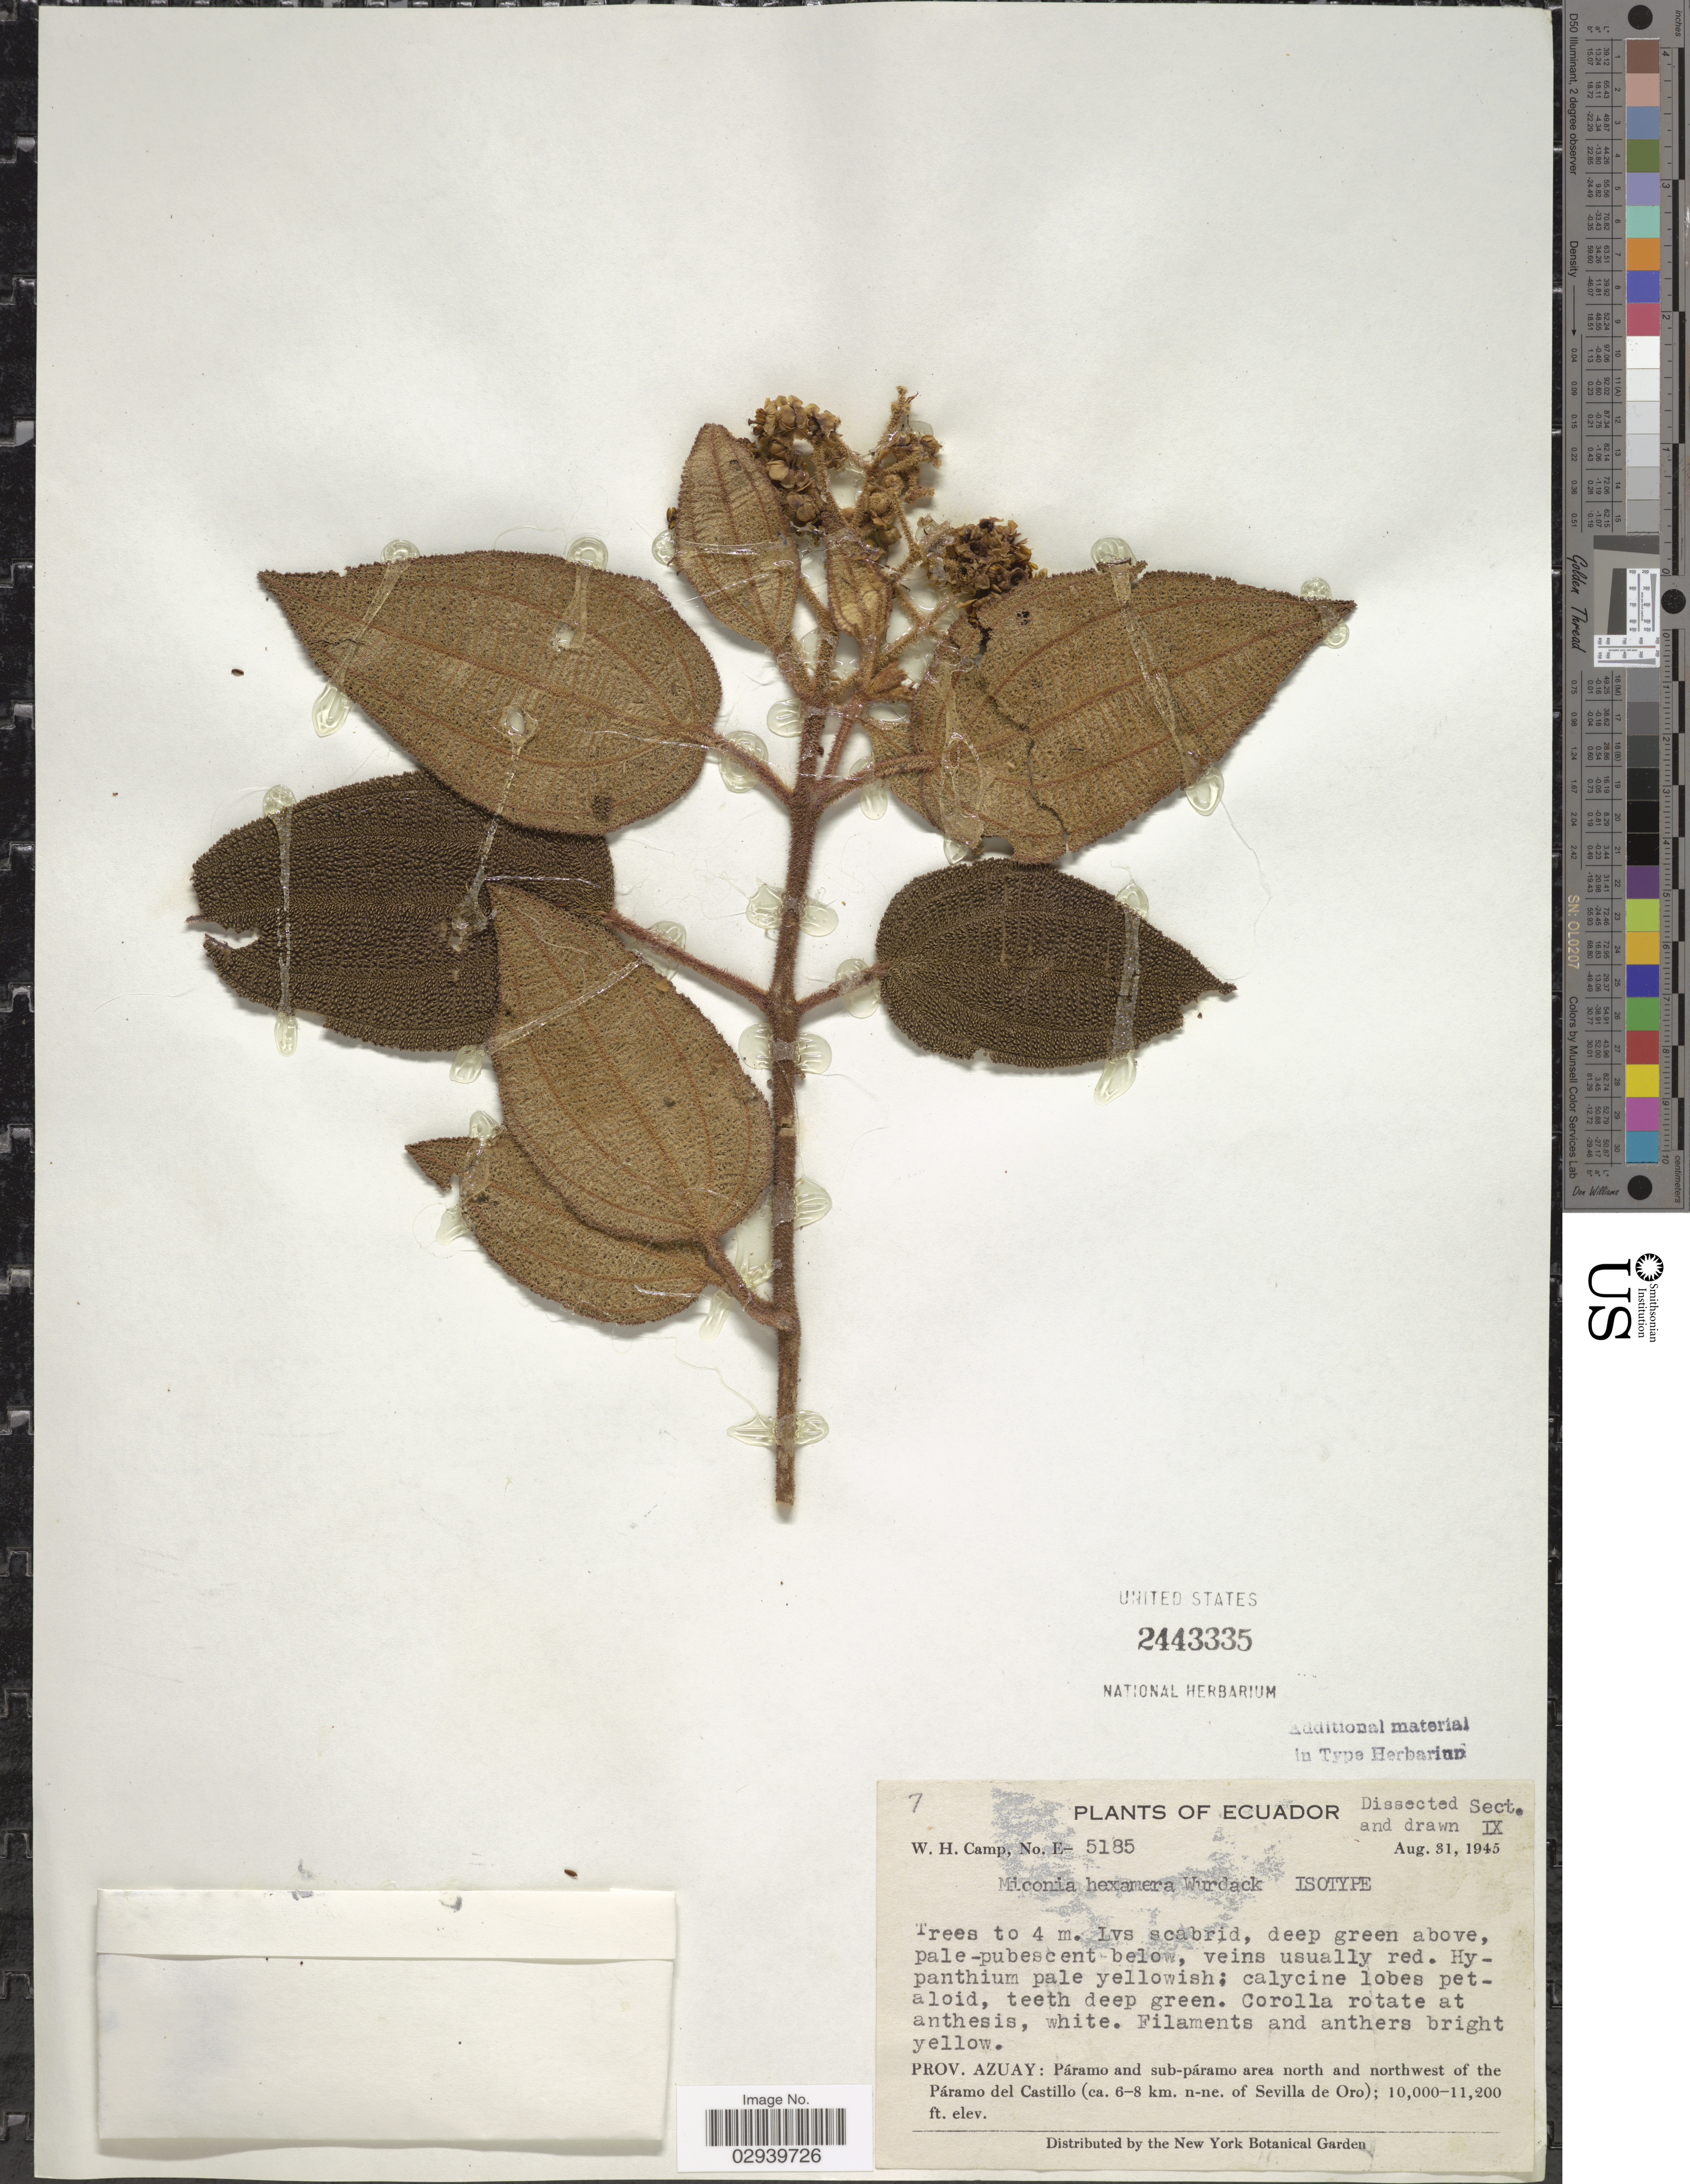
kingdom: Plantae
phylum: Tracheophyta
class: Magnoliopsida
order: Myrtales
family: Melastomataceae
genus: Miconia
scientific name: Miconia hexamera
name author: Wurdack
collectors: W. H. Camp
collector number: E-5185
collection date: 1945-08-31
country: Ecuador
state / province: Azuay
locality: Páramo and sub-páramo area north and northwest of the Páramo del Castillo (ca. 6-8 km. n-ne. of Sevilla de Oro).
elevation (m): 3048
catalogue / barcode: US 2443335